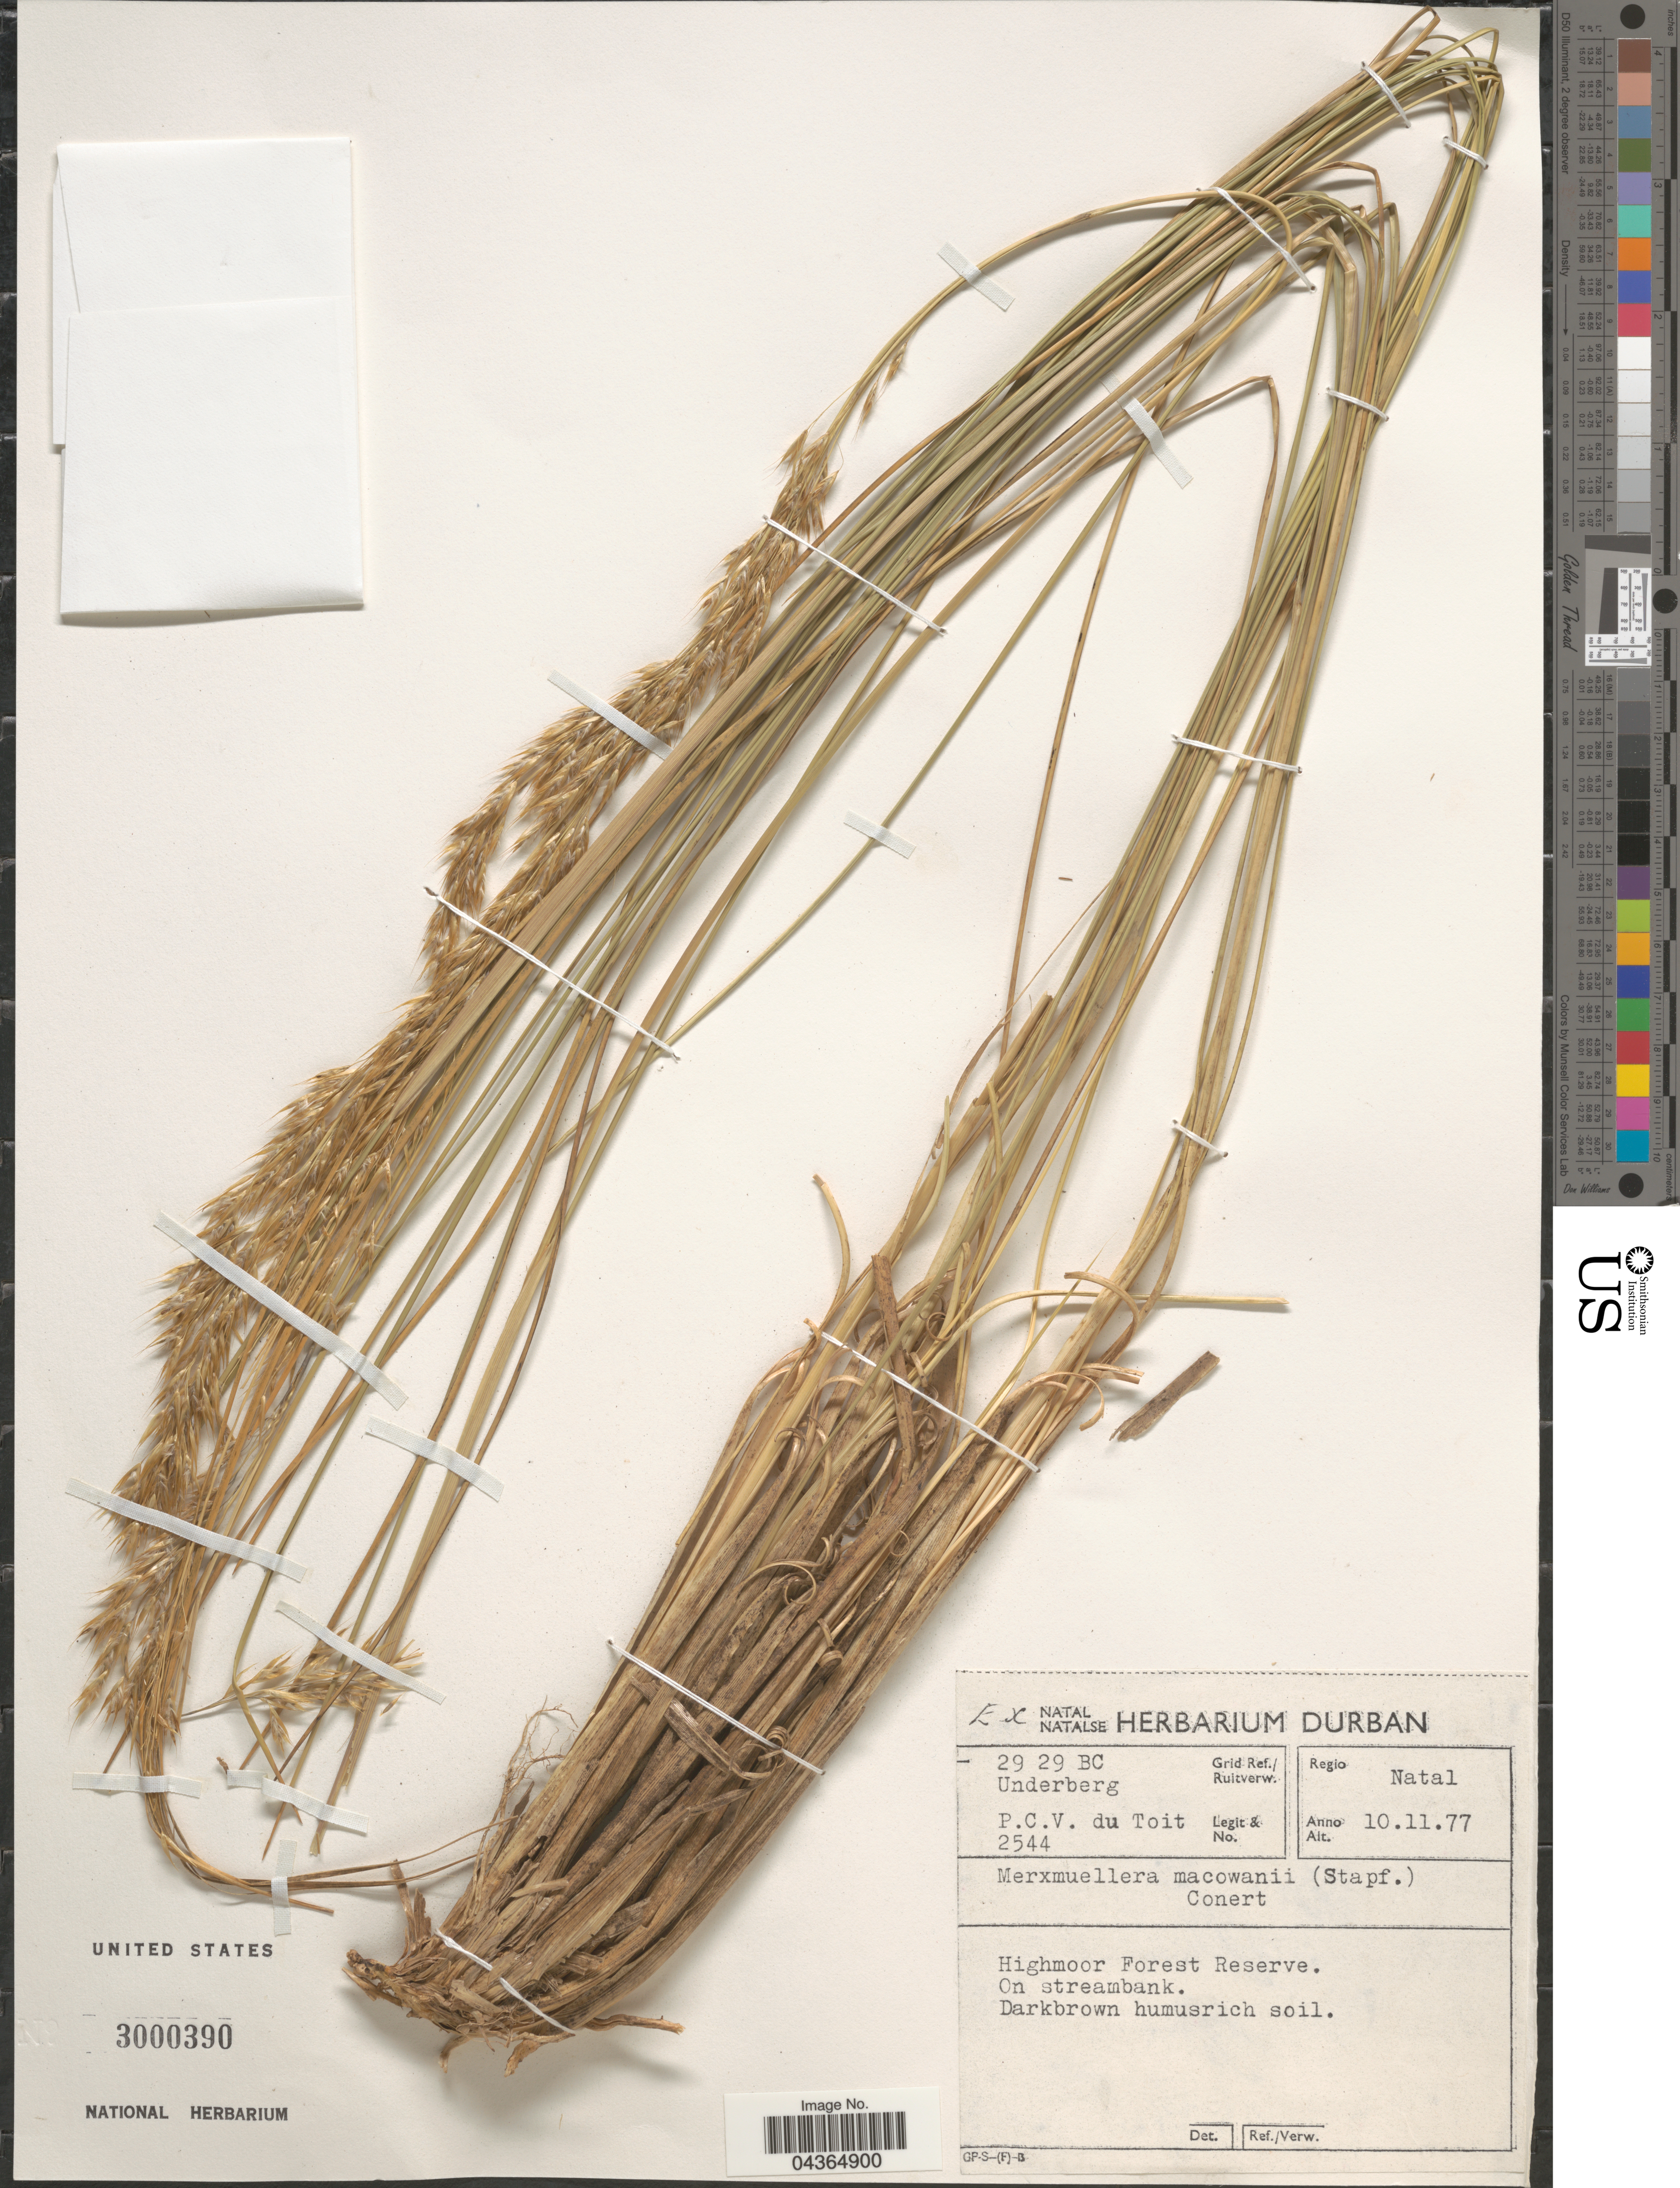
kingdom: Plantae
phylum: Tracheophyta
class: Liliopsida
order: Poales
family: Poaceae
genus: Merxmuellera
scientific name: Merxmuellera macowanii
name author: (Stapf) Conert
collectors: P. Du Toit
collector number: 2544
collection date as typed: Transcribed d/m/y: 10/11/77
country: South Africa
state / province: KwaZulu-Natal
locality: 29 29 BC Underberg Grid Ref./Ruitverw. Regio Natal. Highmoor Forest Reserve.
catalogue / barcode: US 3000390